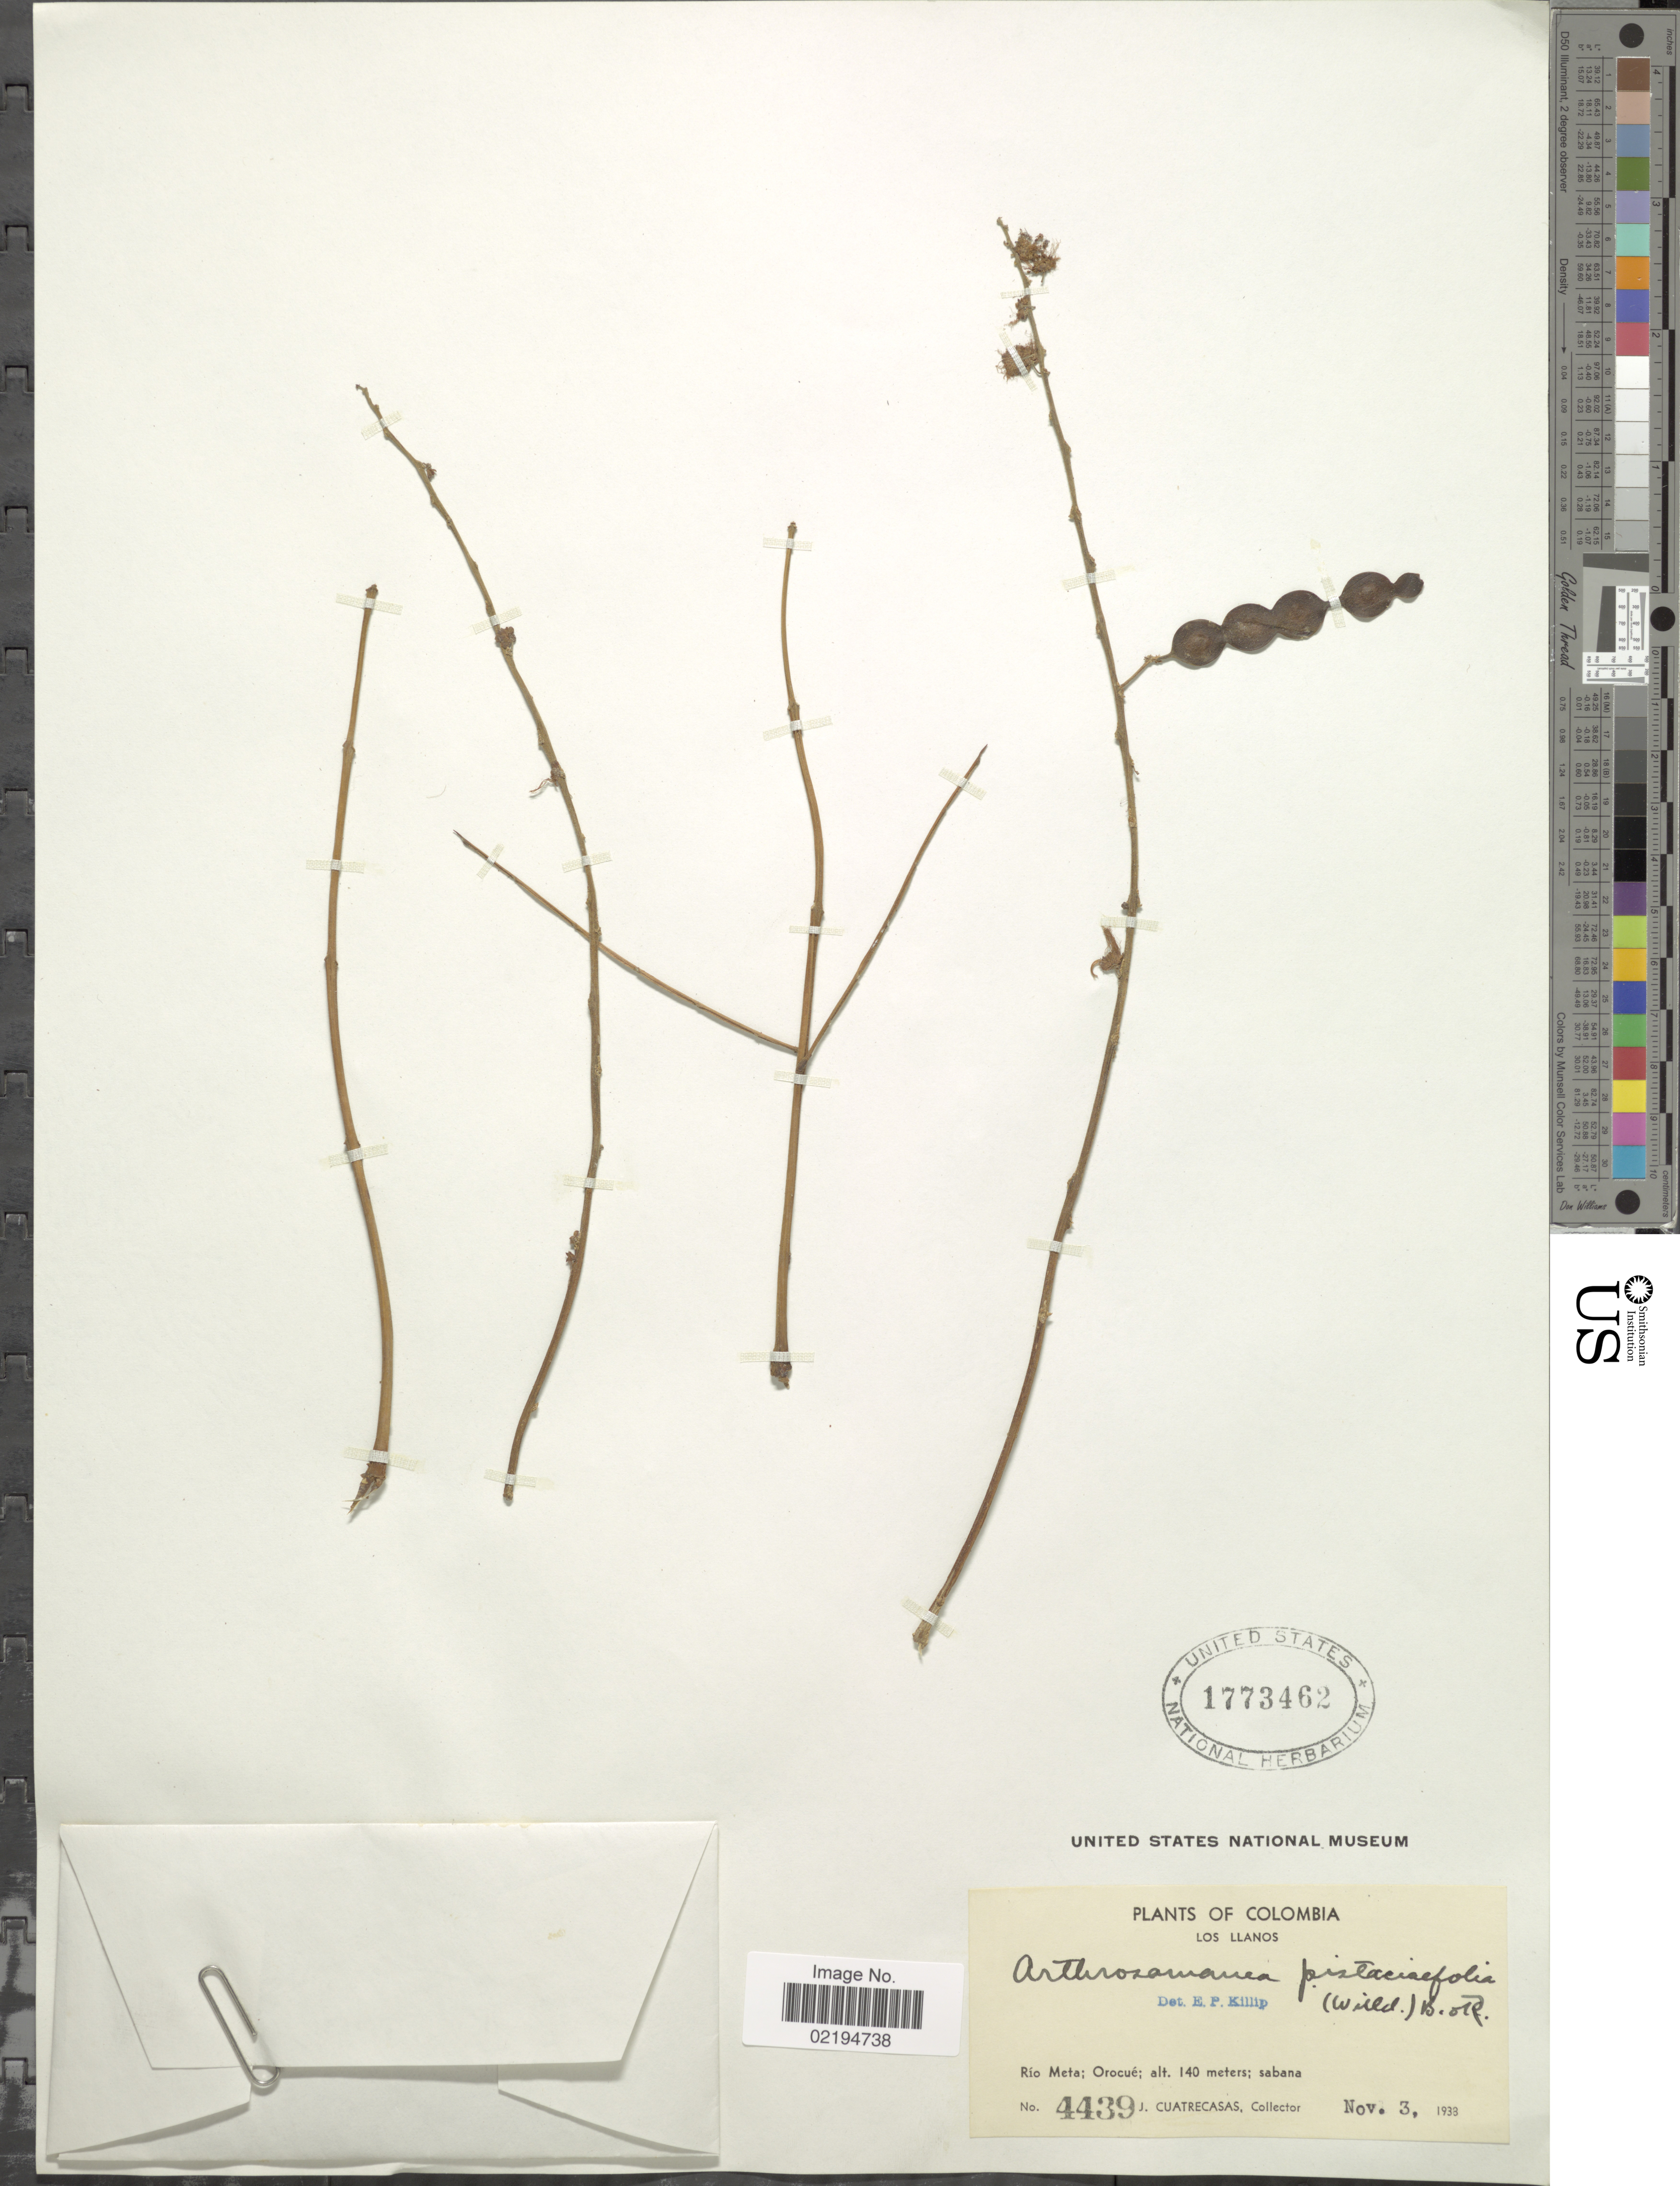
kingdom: Plantae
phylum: Tracheophyta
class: Magnoliopsida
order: Fabales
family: Fabaceae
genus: Pseudalbizzia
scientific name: Pseudalbizzia pistaciifolia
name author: (Willd.) Koenen & Duno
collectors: J. Cuatrecasas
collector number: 4439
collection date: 1933-11-03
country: Colombia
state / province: Meta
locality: Los Llanos, Rio Meta; Orocue, sabana.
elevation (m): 140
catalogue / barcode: US 1773462